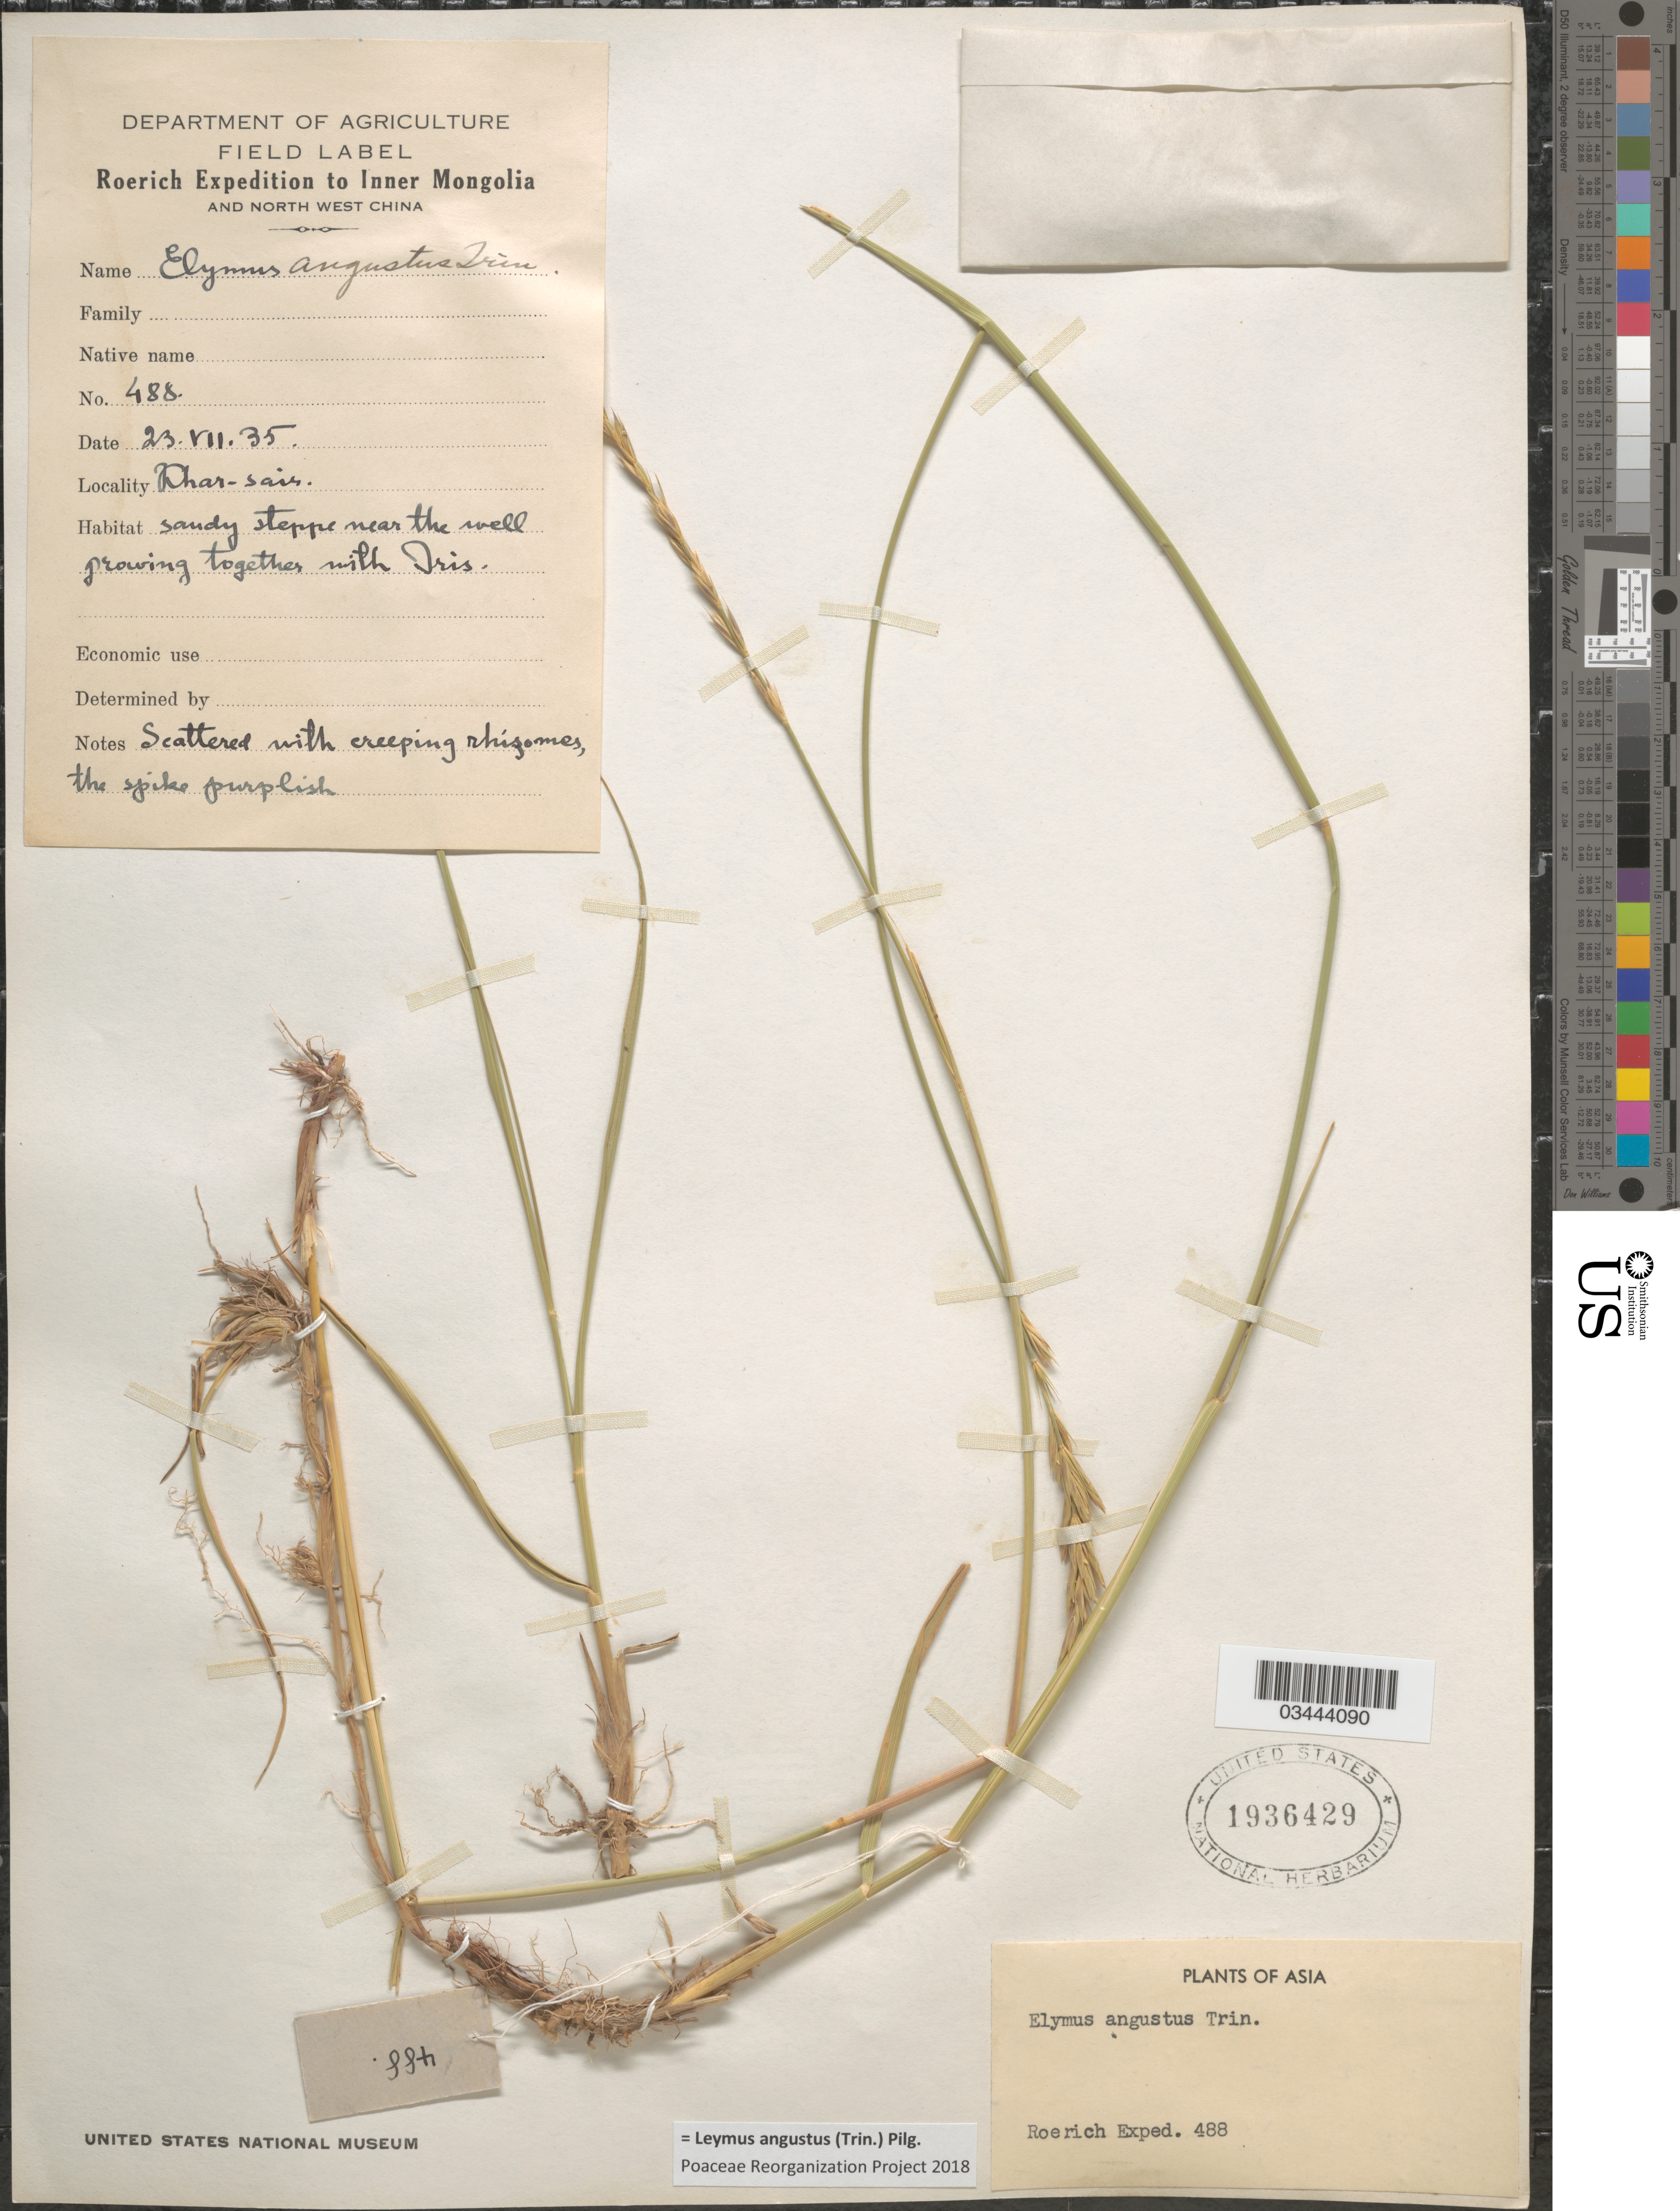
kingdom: Plantae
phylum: Tracheophyta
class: Liliopsida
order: Poales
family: Poaceae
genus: Leymus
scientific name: Leymus angustus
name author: (Trin.) Pilg.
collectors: Roerich Expedition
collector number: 488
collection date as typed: Transcribed d/m/y: 23/7/35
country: China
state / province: Nei Monggol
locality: To Inner Mongolia and North West China. Khar-Sair. Sandy steppe near the well growing together with Iris.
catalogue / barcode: US 1936429